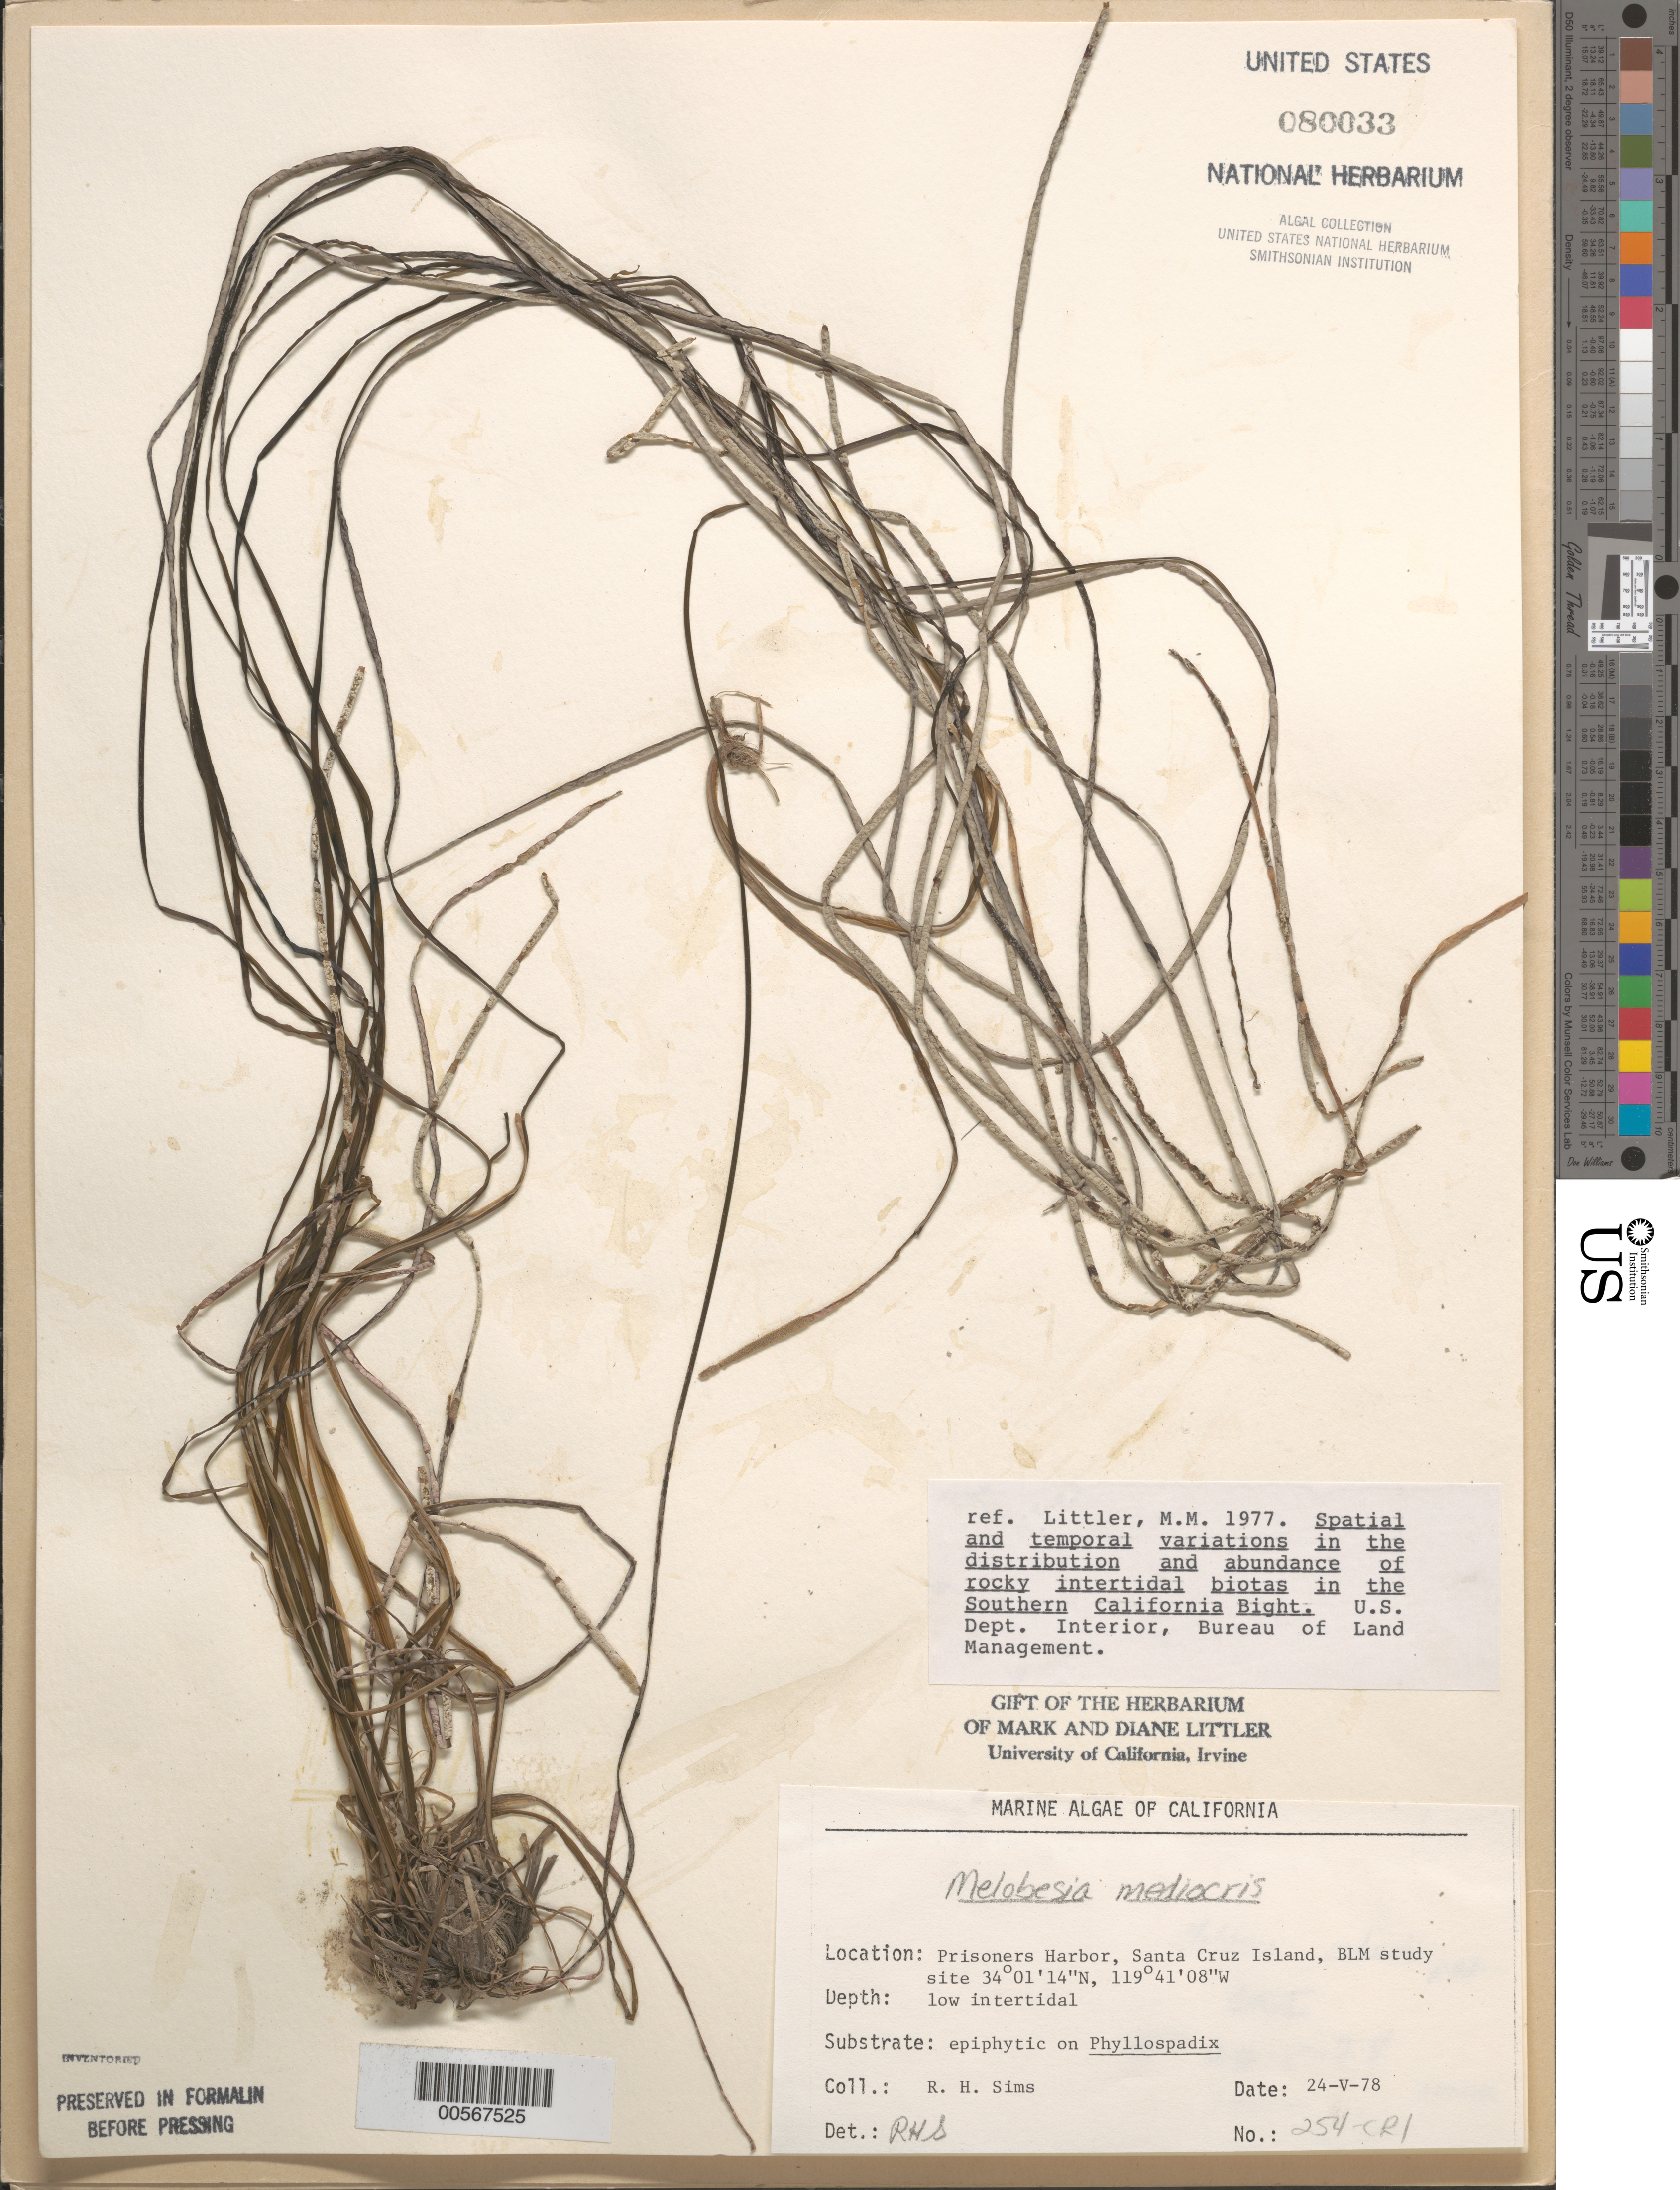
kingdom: Plantae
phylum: Rhodophyta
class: Florideophyceae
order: Corallinales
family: Hapalidiaceae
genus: Melobesia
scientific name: Melobesia mediocris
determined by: Sims, Robert H.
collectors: R. H. Sims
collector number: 254-cri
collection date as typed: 24 May 1978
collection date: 1978-05-24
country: United States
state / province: California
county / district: Santa Barbara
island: Santa Cruz Island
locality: Prisoners Harbor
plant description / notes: BLM-SOCALBIGHT Rocky Intertidal Survey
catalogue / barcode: US 80033